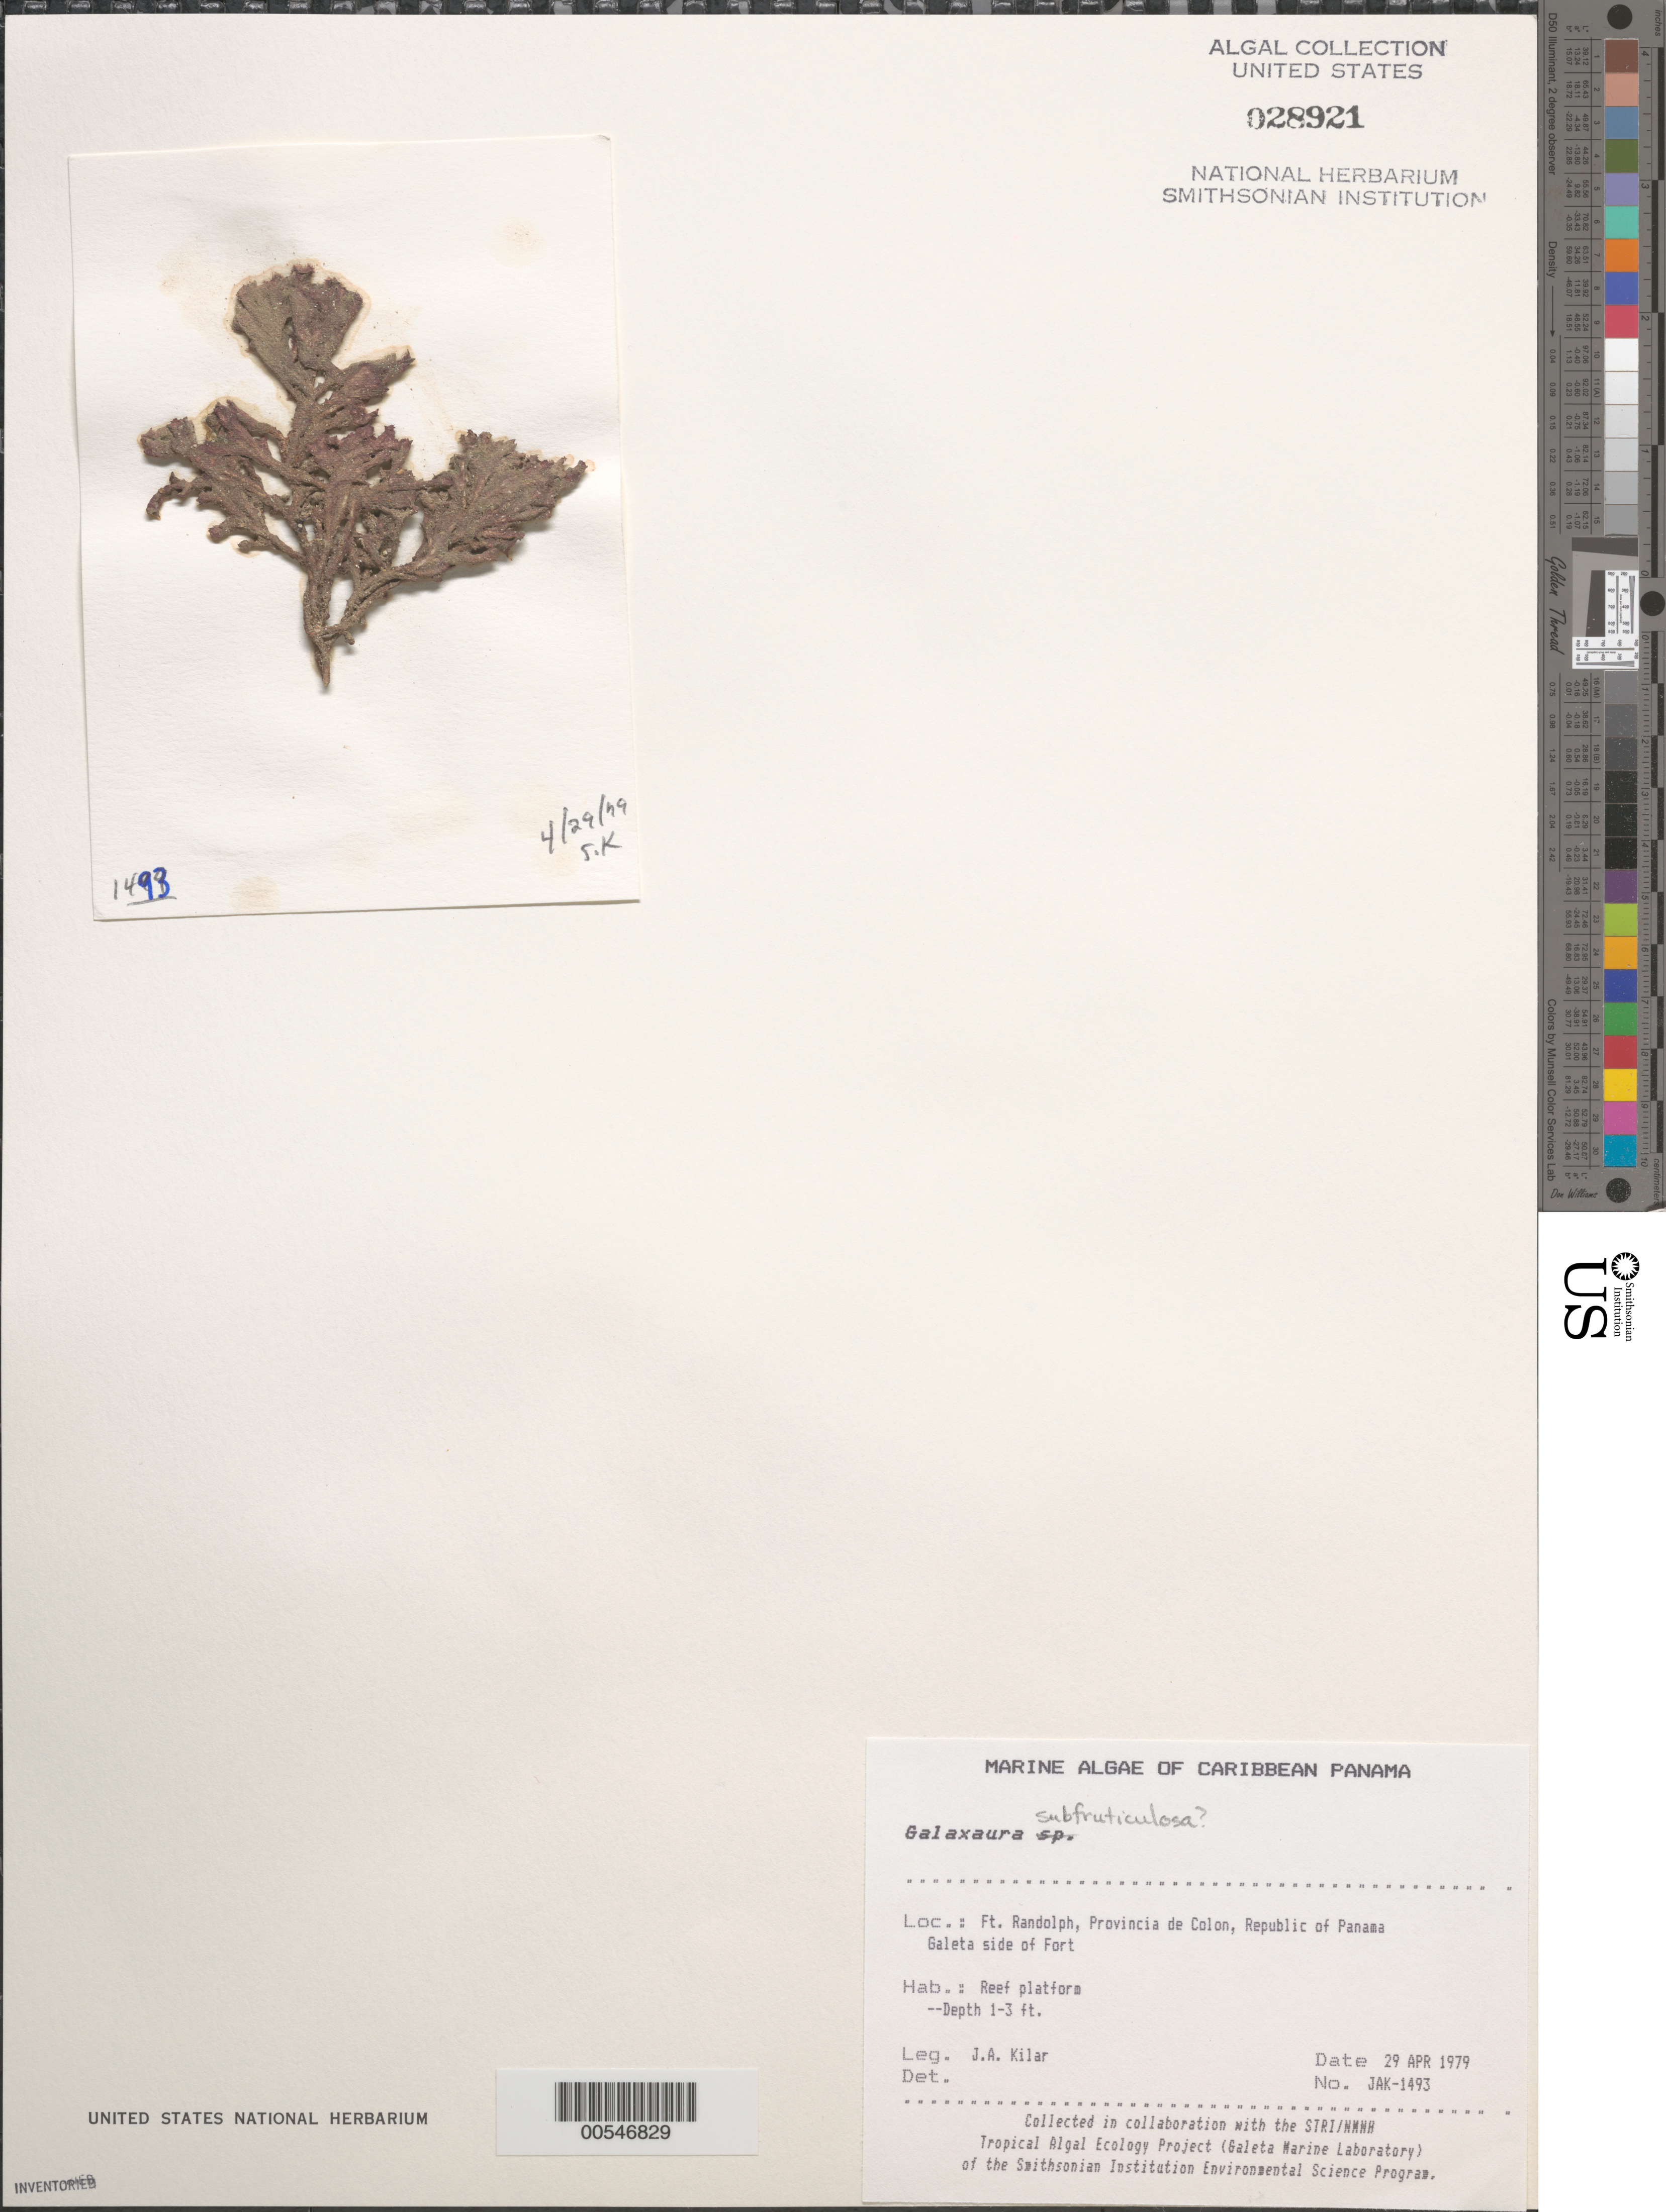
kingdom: Plantae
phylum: Rhodophyta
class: Florideophyceae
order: Nemaliales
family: Galaxauraceae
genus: Galaxaura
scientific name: Galaxaura rugosa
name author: (Ellis & Sol.) J.V.Lamouroux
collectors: J. A. Kilar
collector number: JAK-1493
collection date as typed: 29 Apr 1979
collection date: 1979-04-29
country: Panama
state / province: Colón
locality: Fort Randolph, Galeta side of fort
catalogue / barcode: US 28921